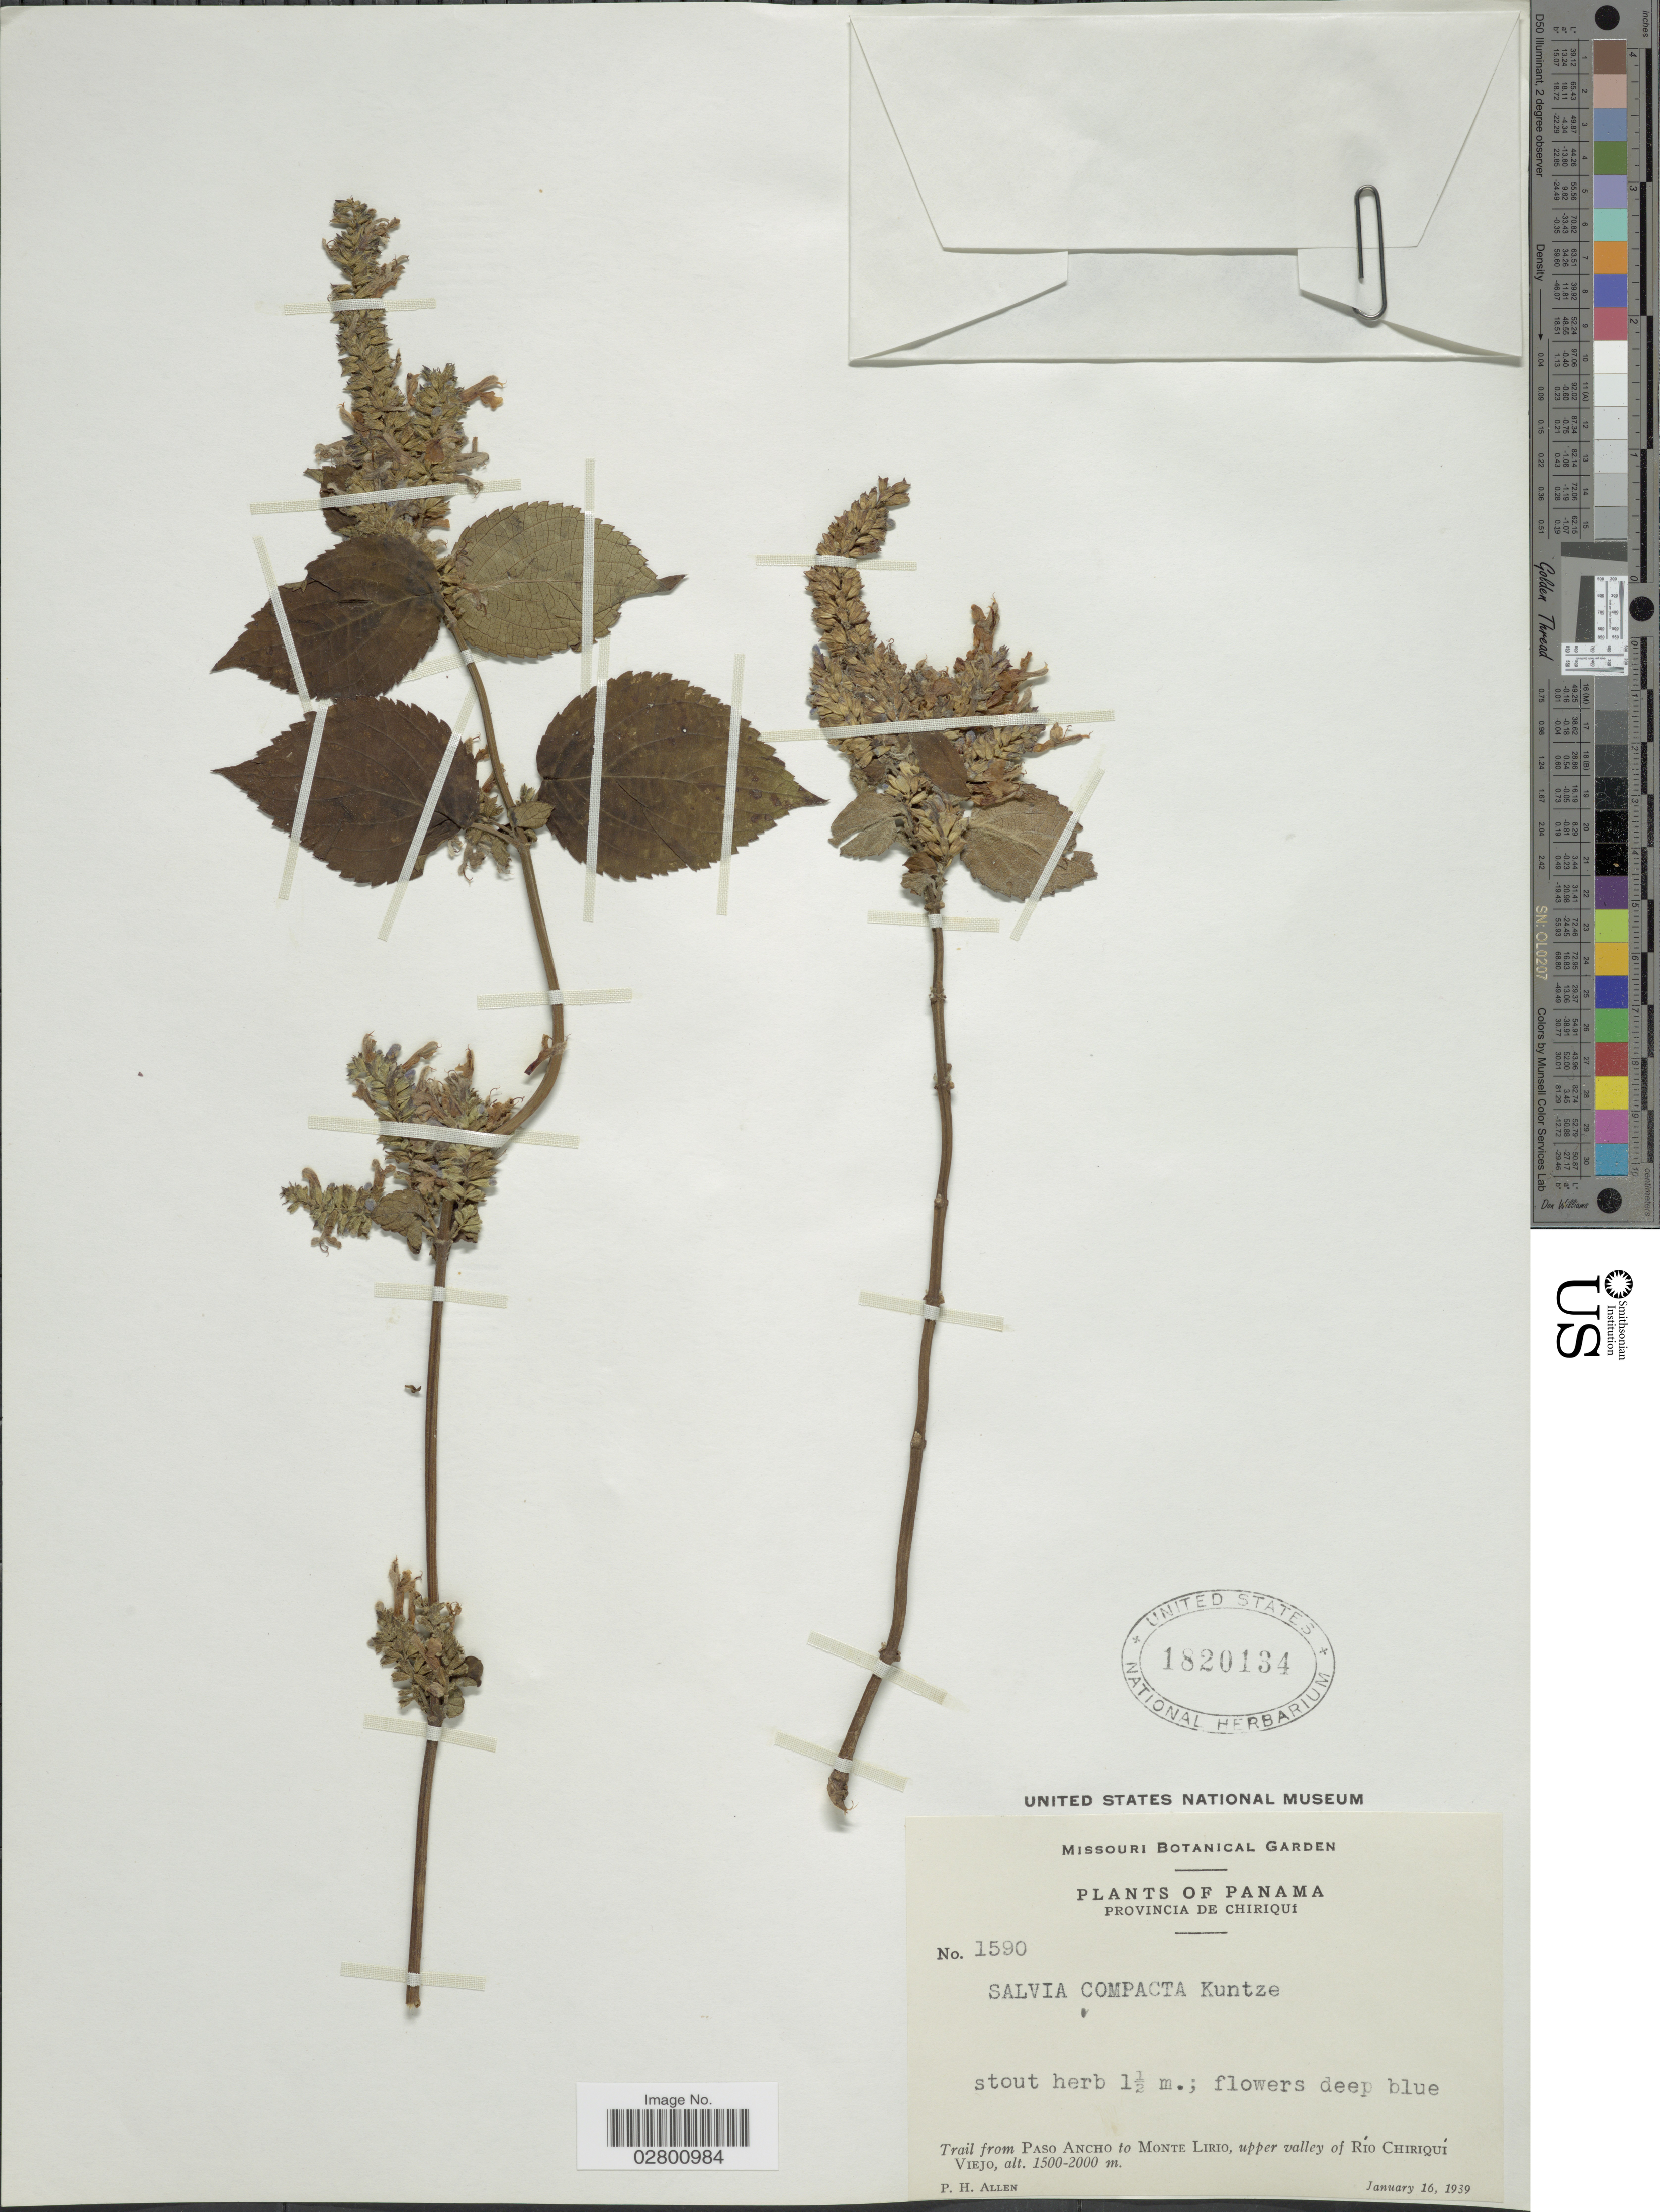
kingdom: Plantae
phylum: Tracheophyta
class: Magnoliopsida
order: Lamiales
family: Lamiaceae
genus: Salvia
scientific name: Salvia compacta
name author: Kuntze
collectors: P. H. Allen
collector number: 1590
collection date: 1939-01-16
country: Panama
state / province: Chiriqui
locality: Provincia de Chiriqui. Trail from Paso Ancho to Monte Lirio, upper valley of Río Chiriquí Viejo.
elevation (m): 1500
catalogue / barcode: US 1820134